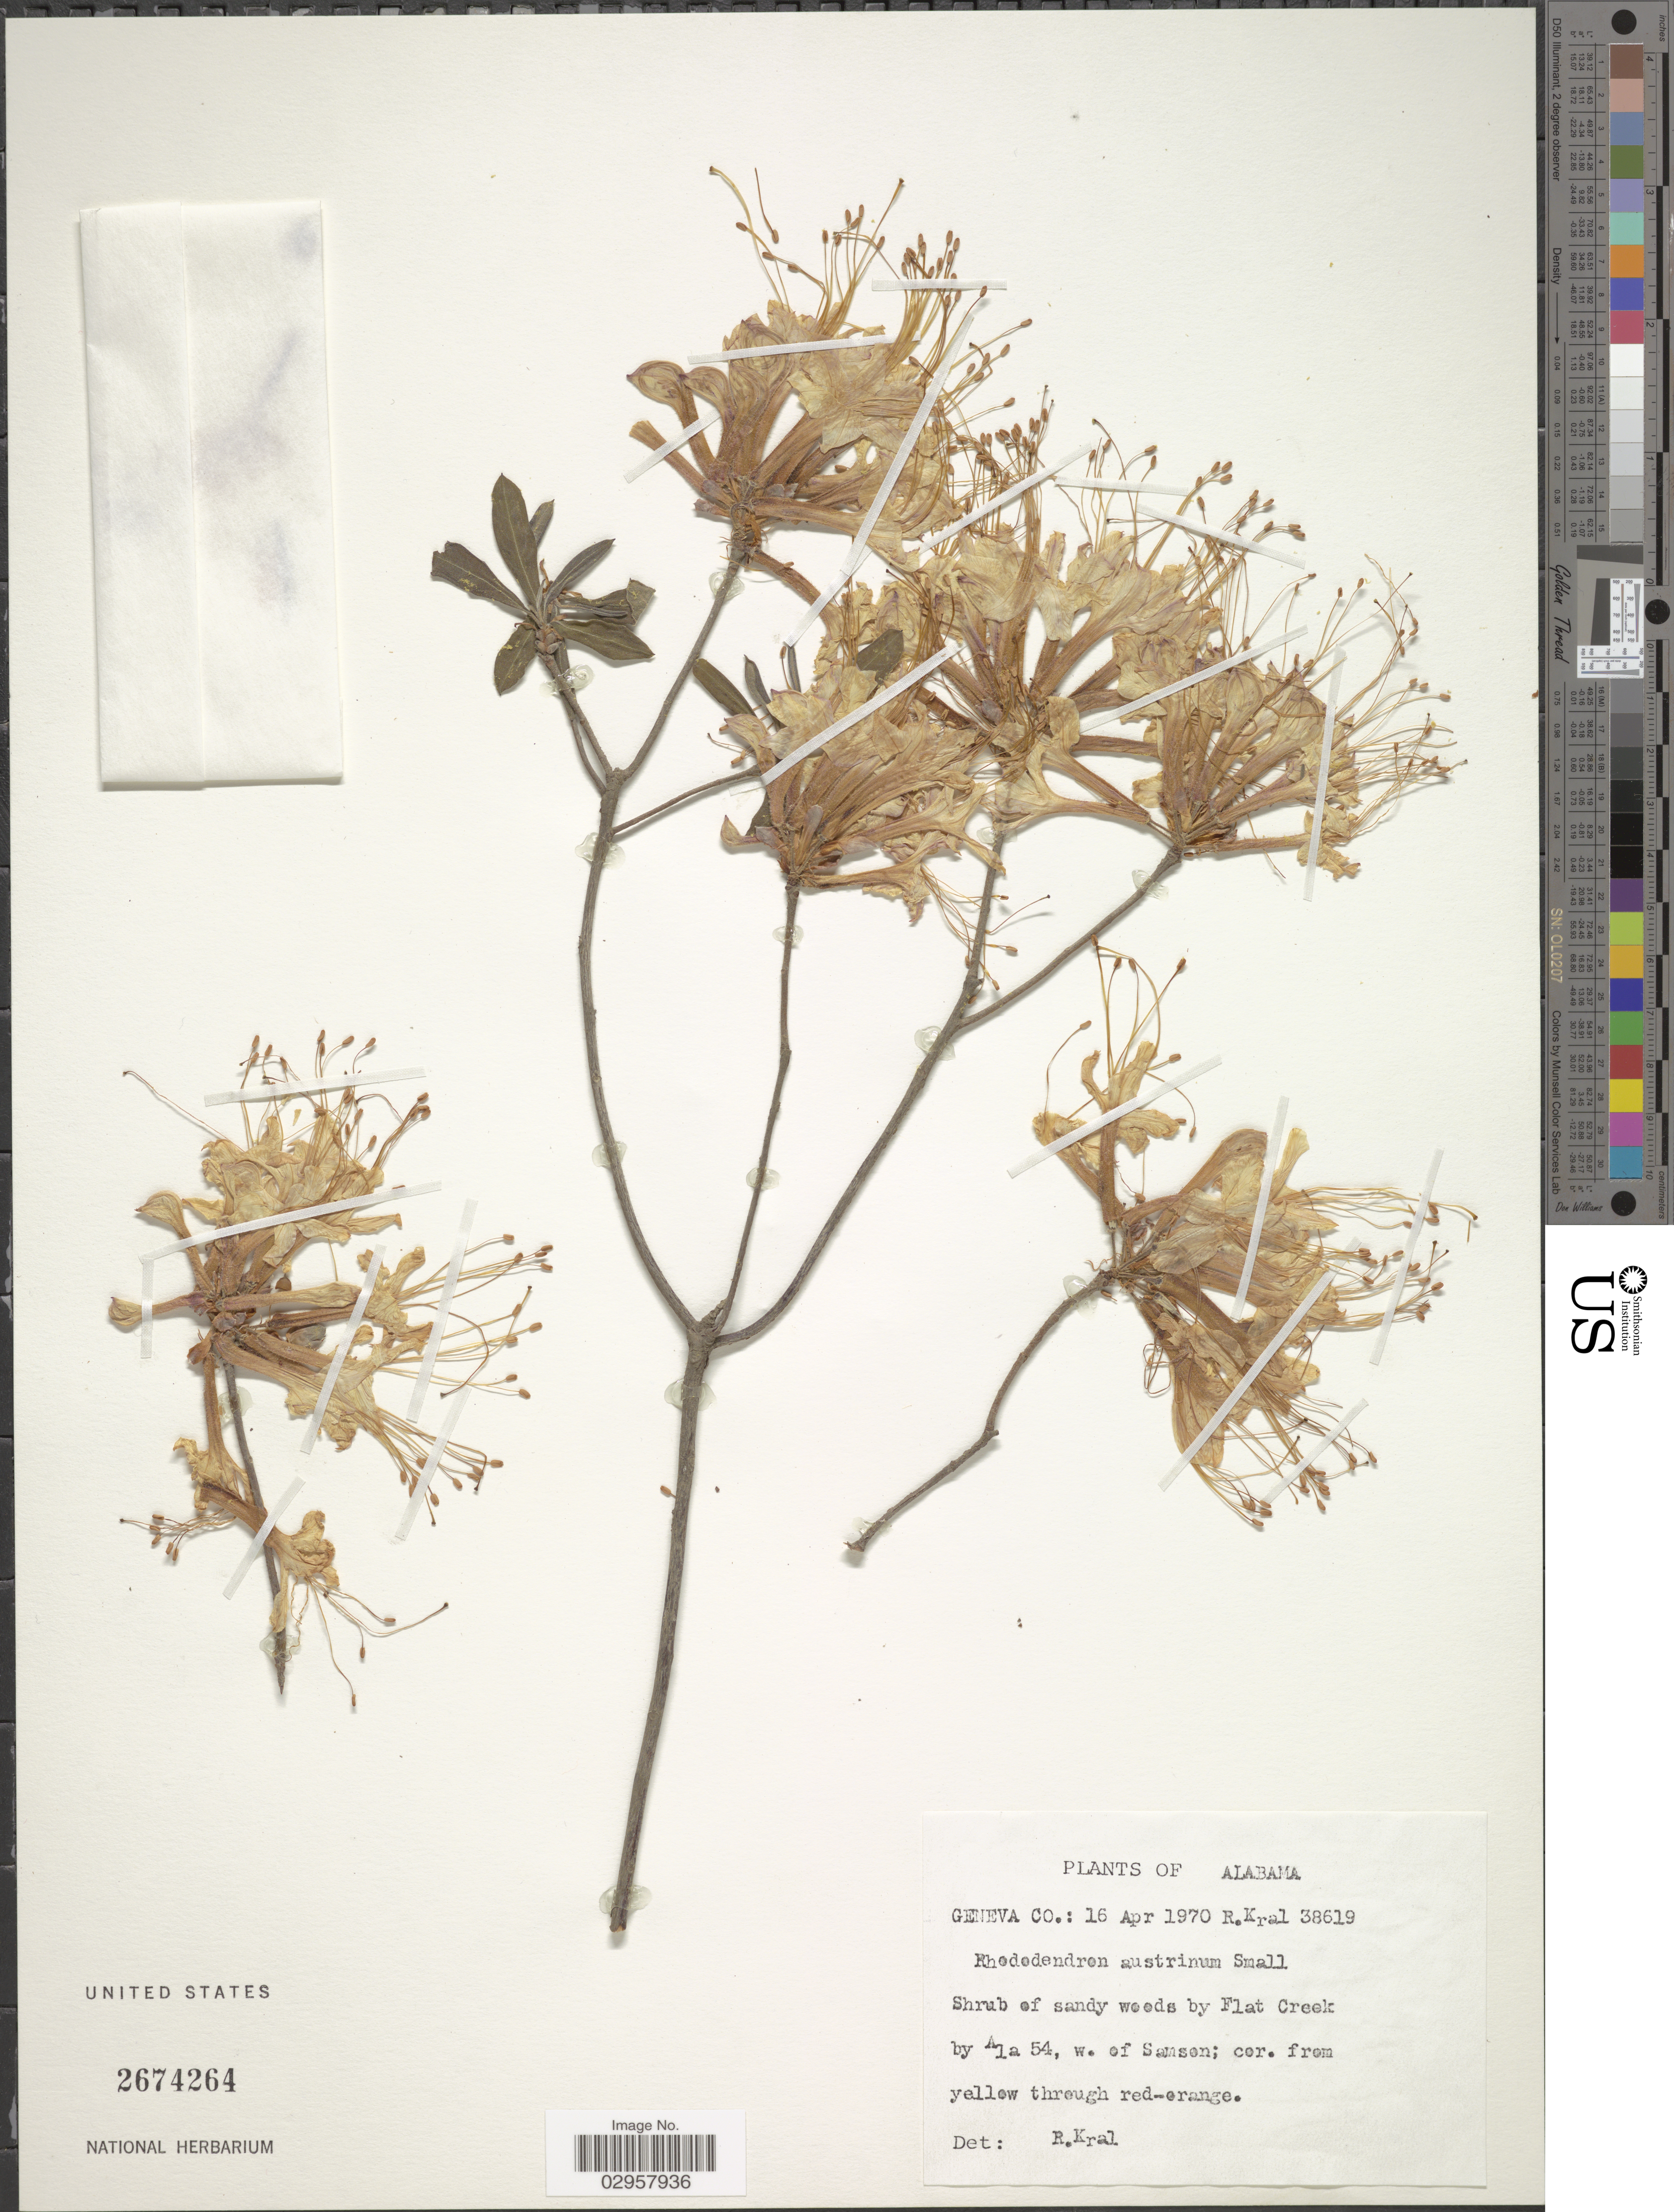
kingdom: Plantae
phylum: Tracheophyta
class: Magnoliopsida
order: Ericales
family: Ericaceae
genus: Rhododendron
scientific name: Rhododendron atlanticum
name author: (Ashe) Rehder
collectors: R. Kral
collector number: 38619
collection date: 1970-04-16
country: United States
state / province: Alabama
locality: Geneva Co. Shrub of sandy woods by Flat Creek by Ala 54, w. of Samson.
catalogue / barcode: US 2674264